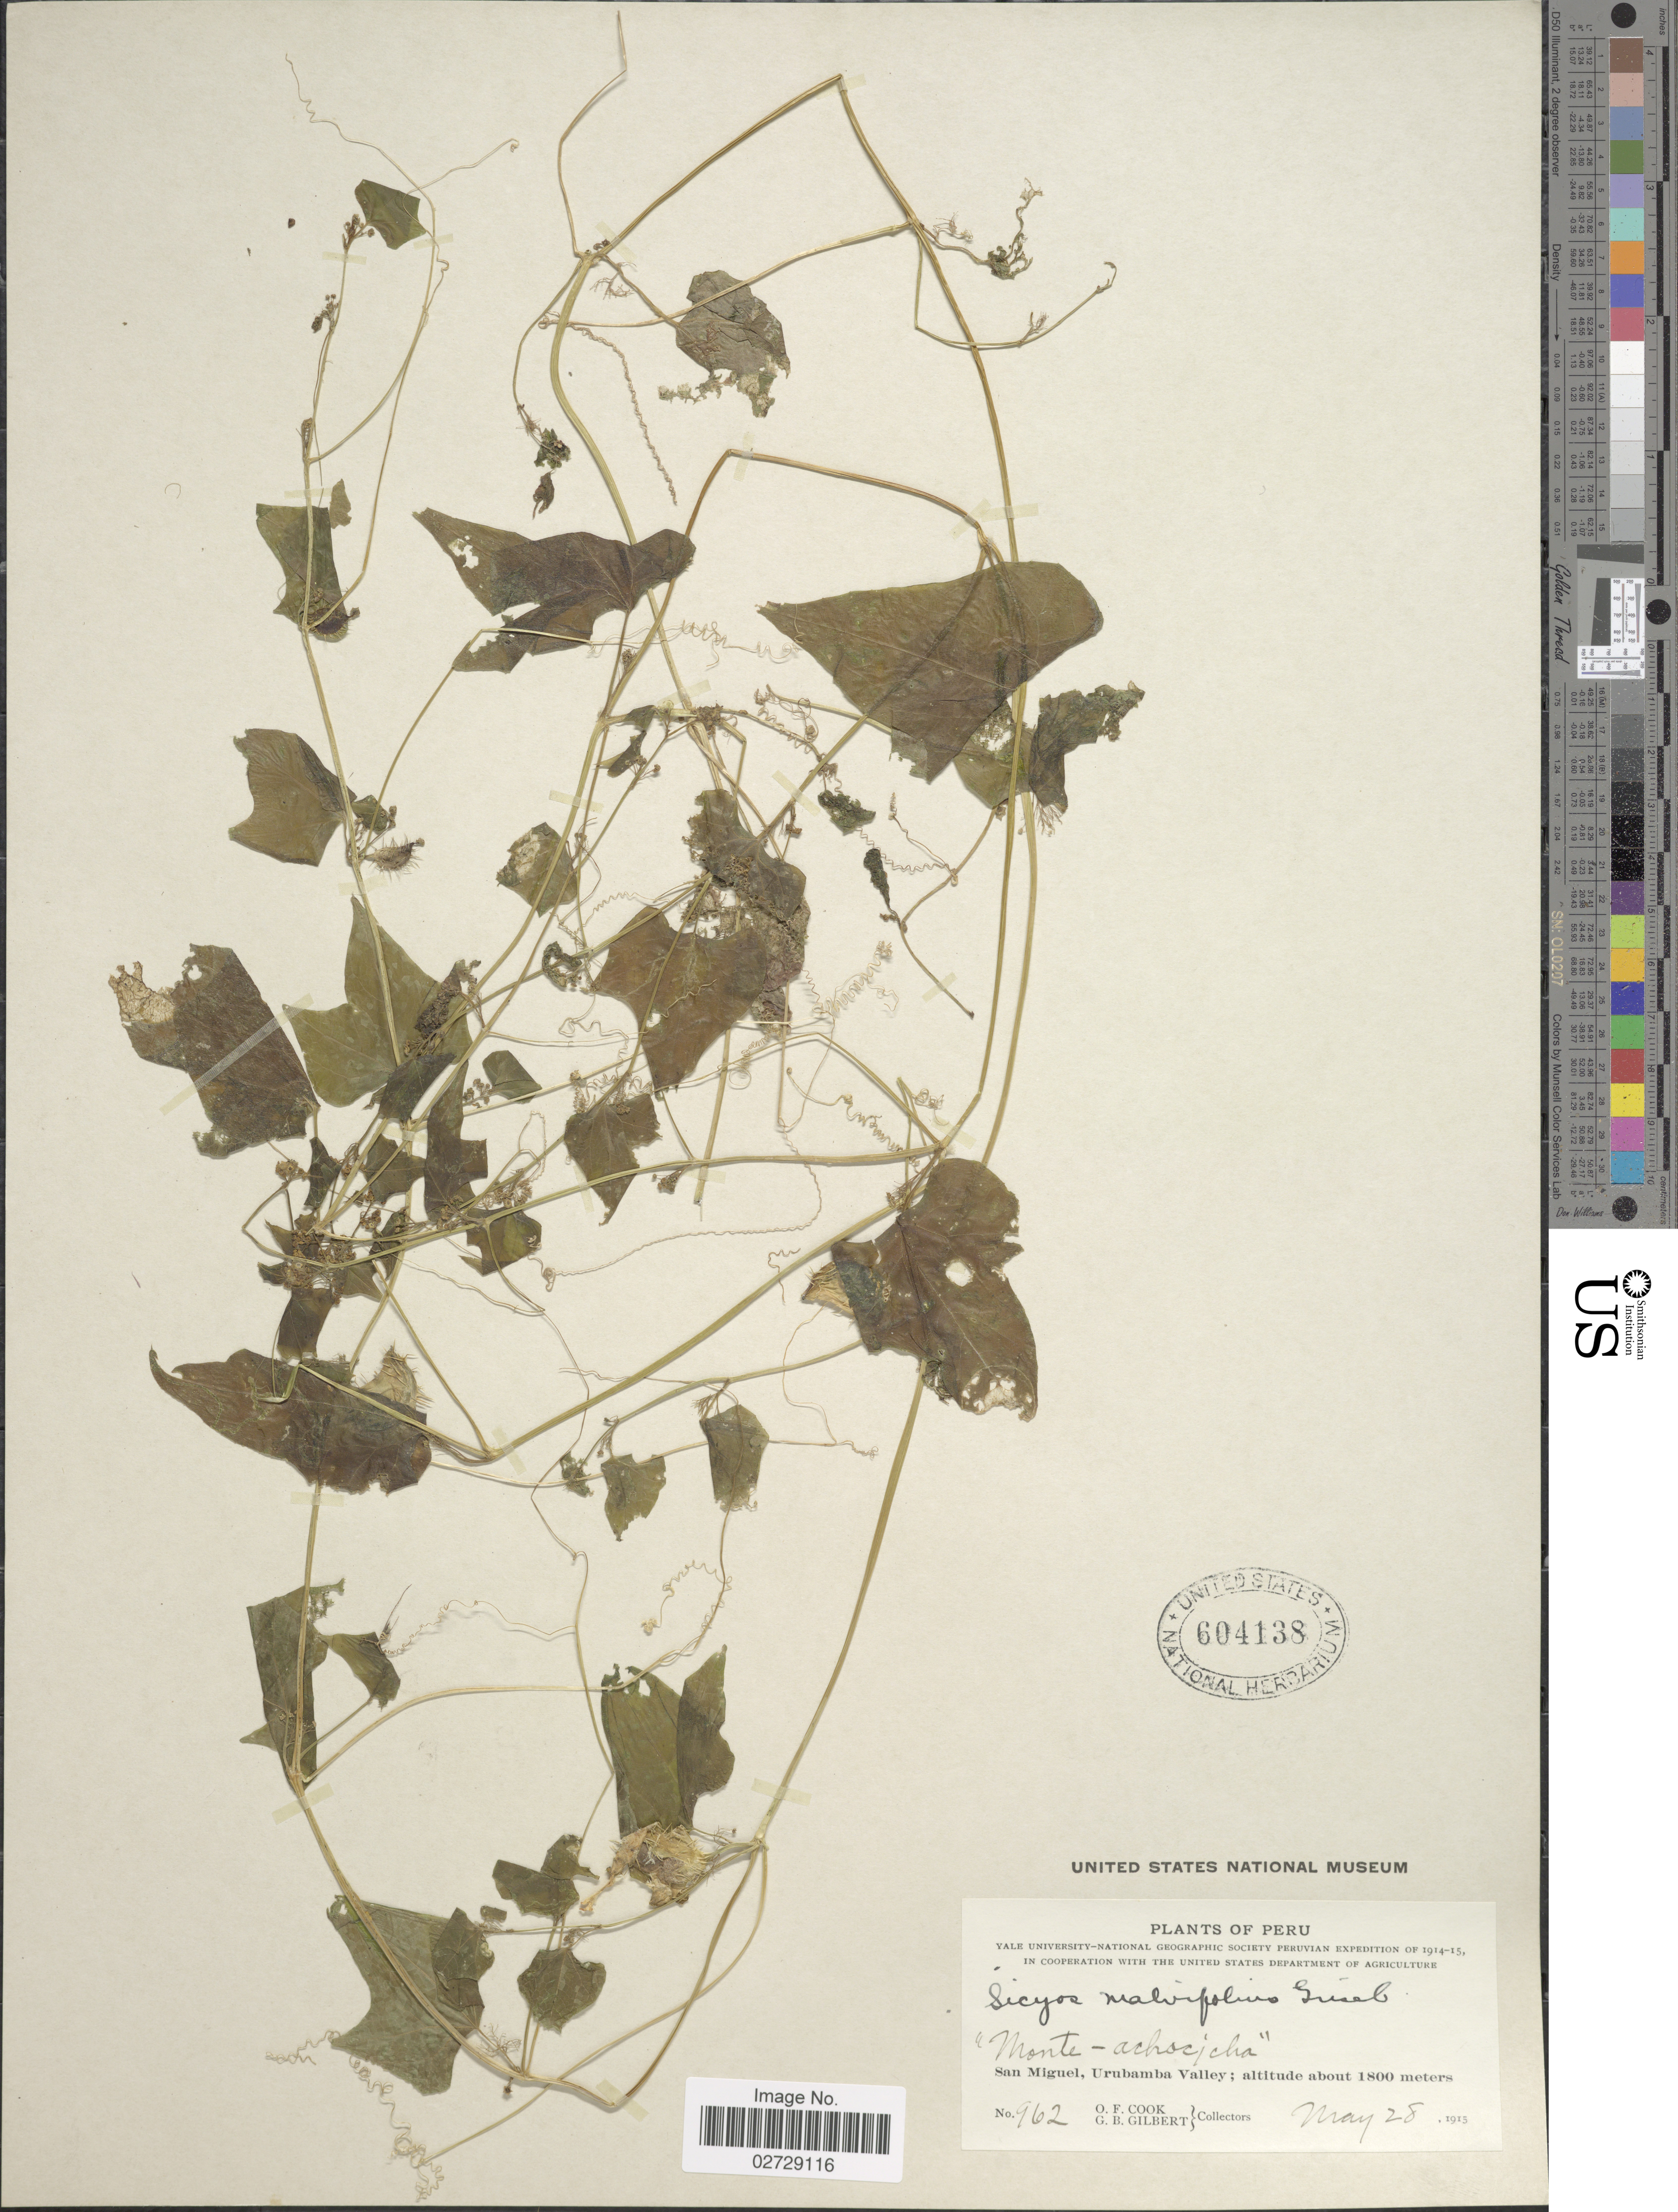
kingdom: Plantae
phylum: Tracheophyta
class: Magnoliopsida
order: Cucurbitales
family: Cucurbitaceae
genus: Sicyos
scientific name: Sicyos malvifolius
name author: Griseb.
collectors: O. F. Cook & G. B. Gilbert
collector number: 962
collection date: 1915-05-28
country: Peru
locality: San Miguel, Urubamba Valley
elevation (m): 1800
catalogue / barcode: US 604138